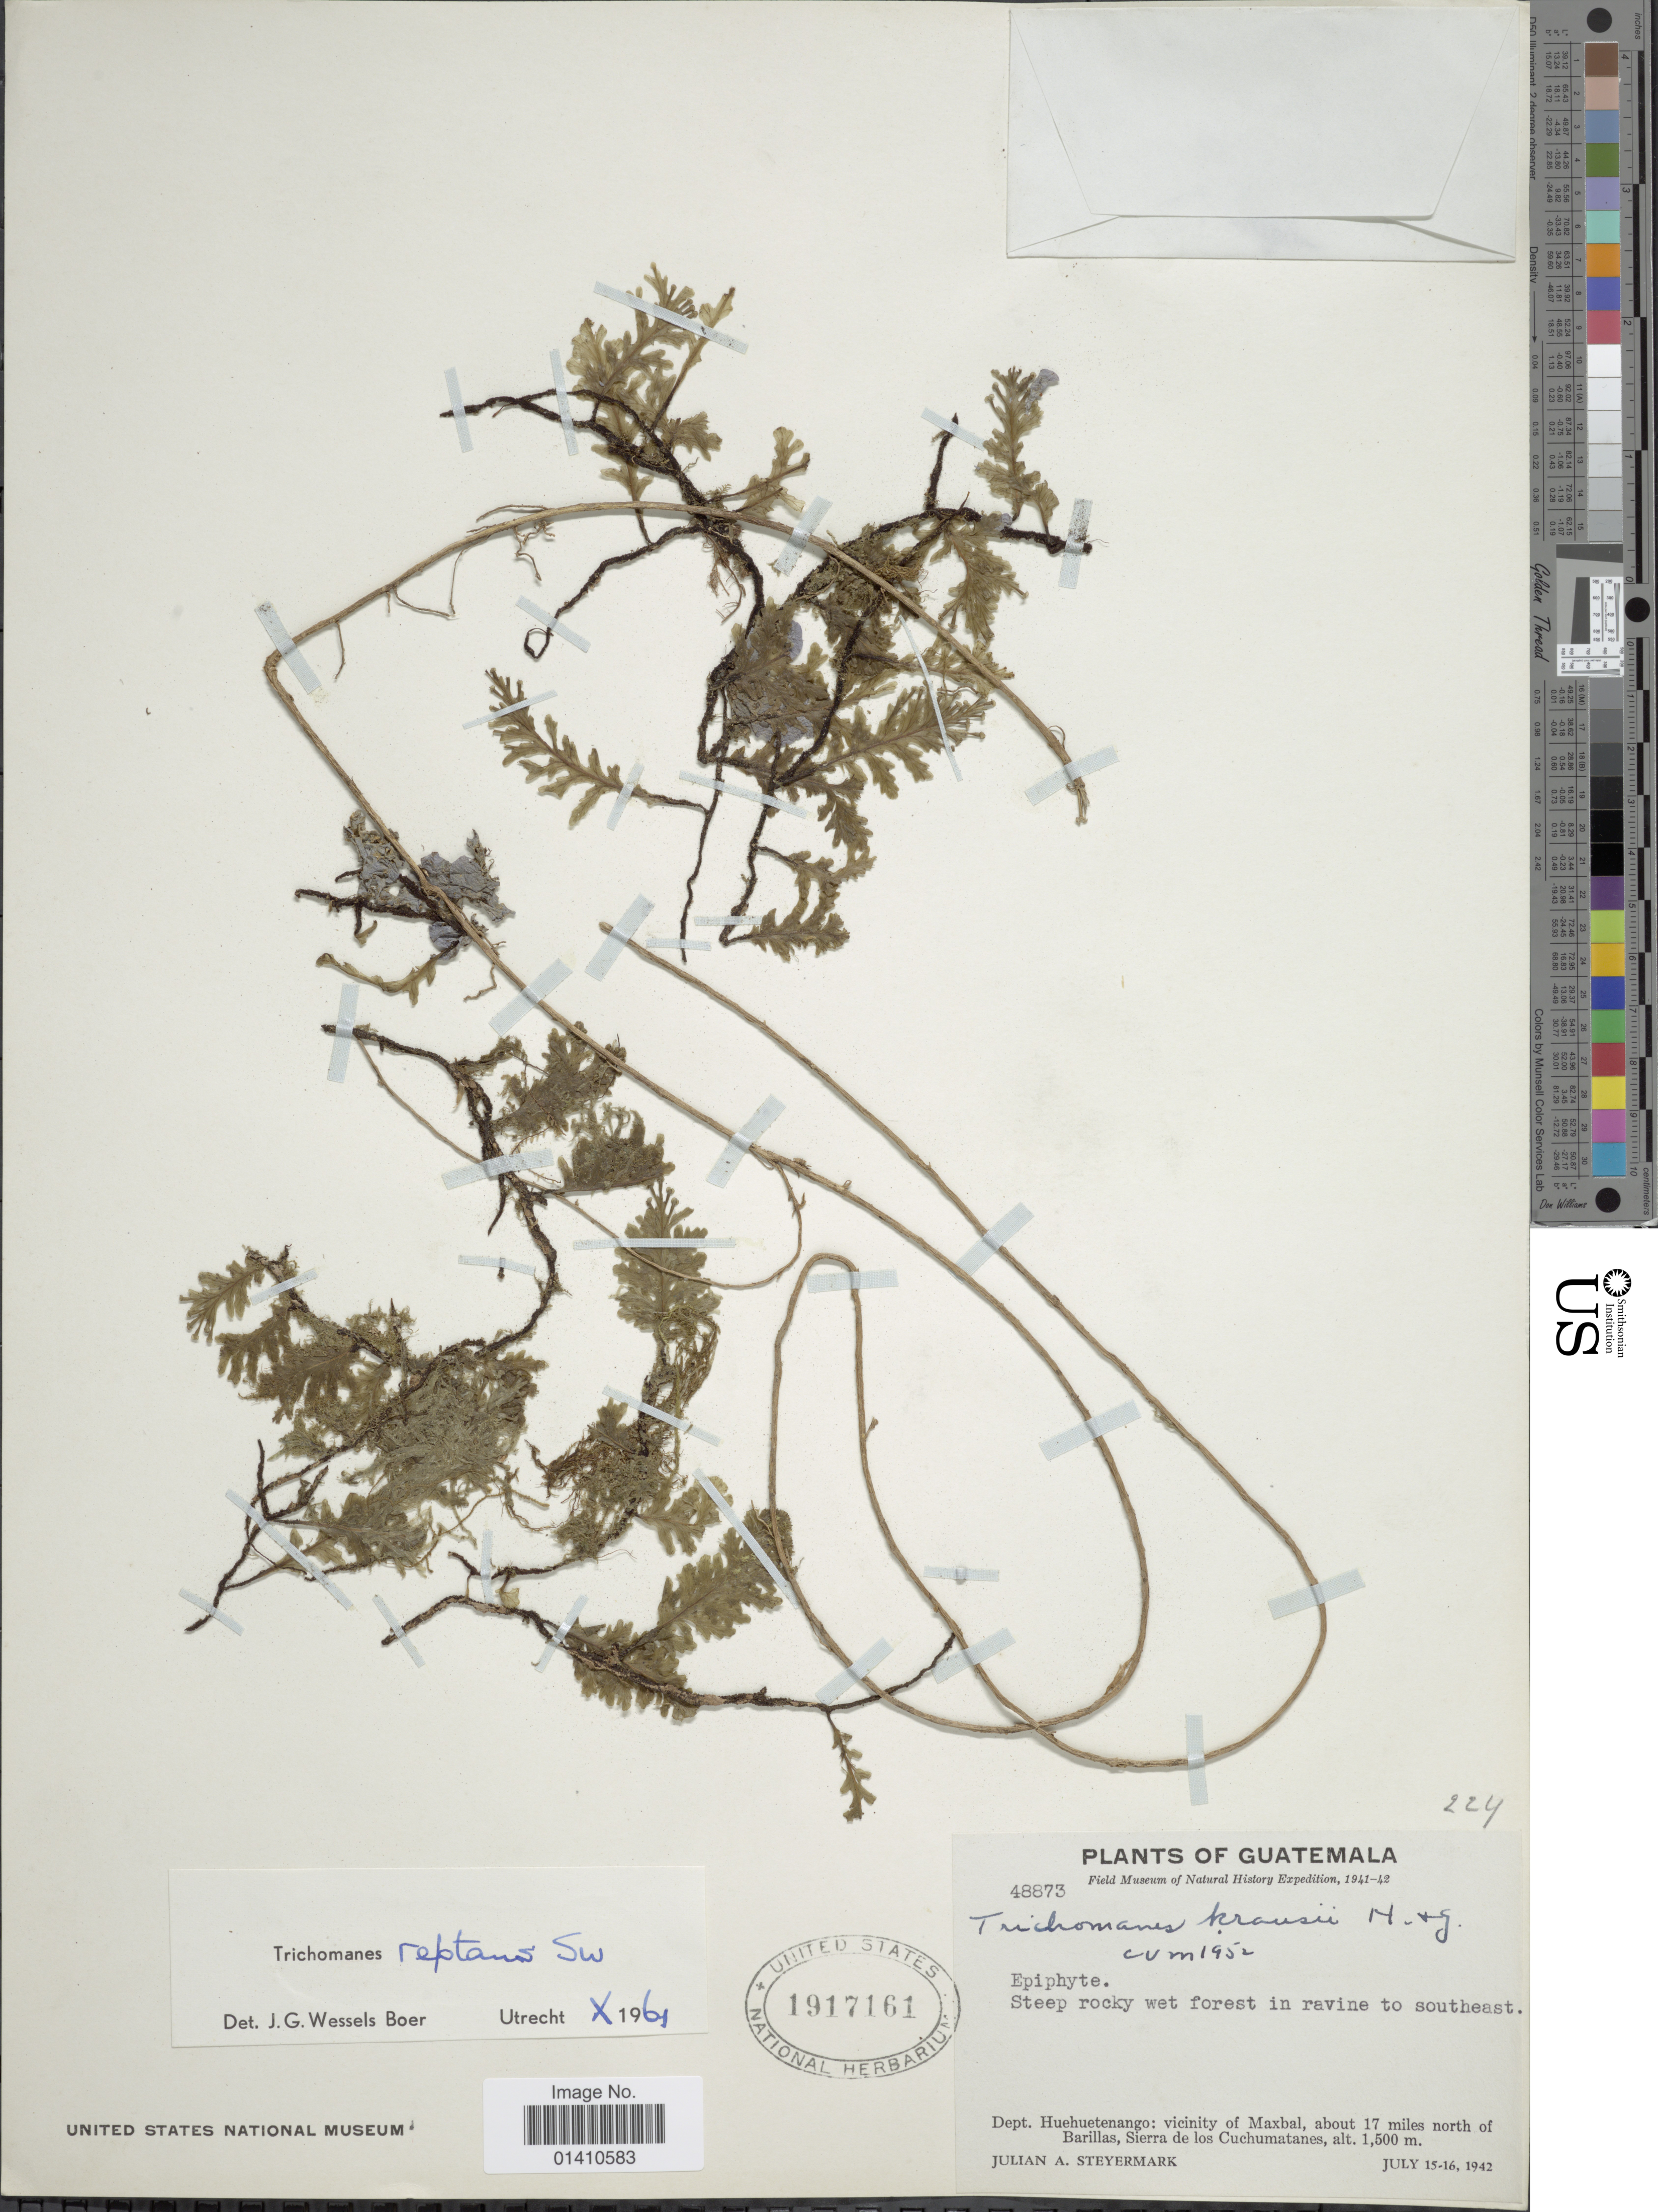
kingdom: Plantae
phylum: Tracheophyta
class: Polypodiopsida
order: Hymenophyllales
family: Hymenophyllaceae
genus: Didymoglossum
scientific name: Didymoglossum reptans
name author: (Sw.) C. Presl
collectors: J. Steyermark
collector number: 48873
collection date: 1942-07-15/1942-07-16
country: Guatemala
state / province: Huehuetenango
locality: Vicinity of Maxbal, about 17 miles north of Barillas, Sierra de los Cuchumatanes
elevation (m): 1500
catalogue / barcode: US 1917161